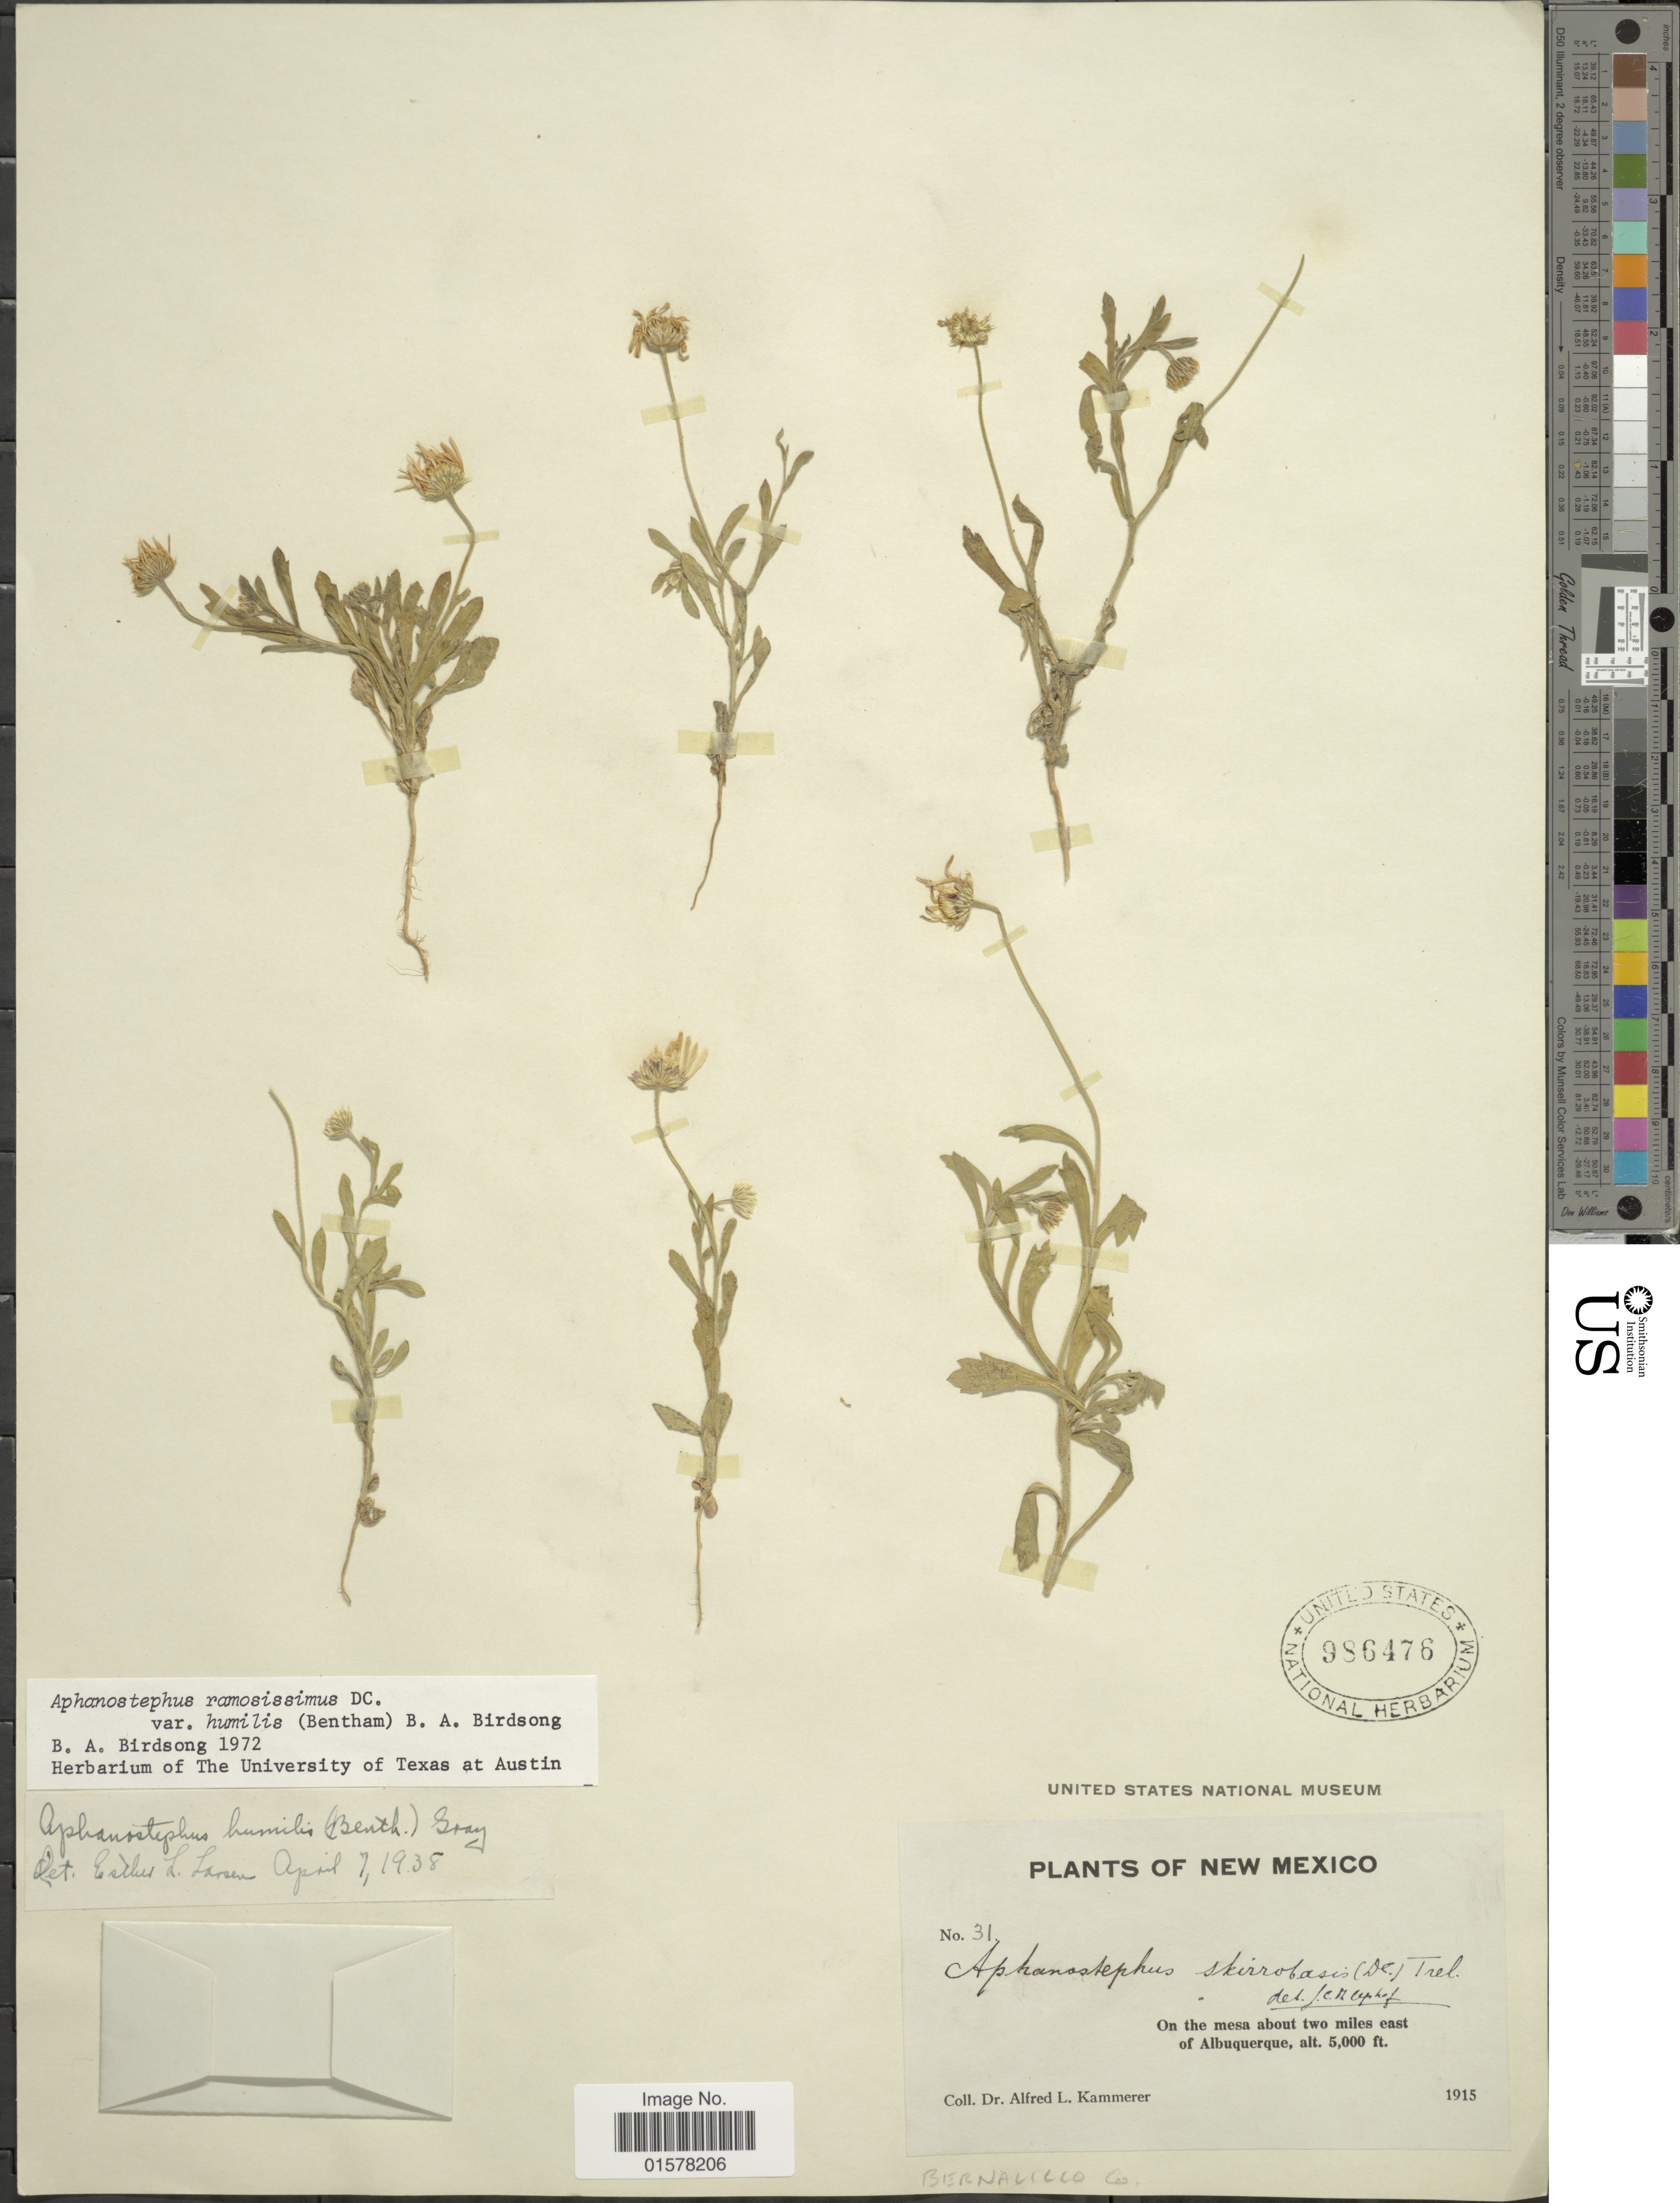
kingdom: Plantae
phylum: Tracheophyta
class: Magnoliopsida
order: Asterales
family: Asteraceae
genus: Aphanostephus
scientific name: Aphanostephus ramosissimus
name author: DC.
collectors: A. Kammerer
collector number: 31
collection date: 1915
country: United States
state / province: New Mexico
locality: New Mexico. On the mesa baout two miles east of Albuquerque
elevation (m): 1524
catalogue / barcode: US 986476